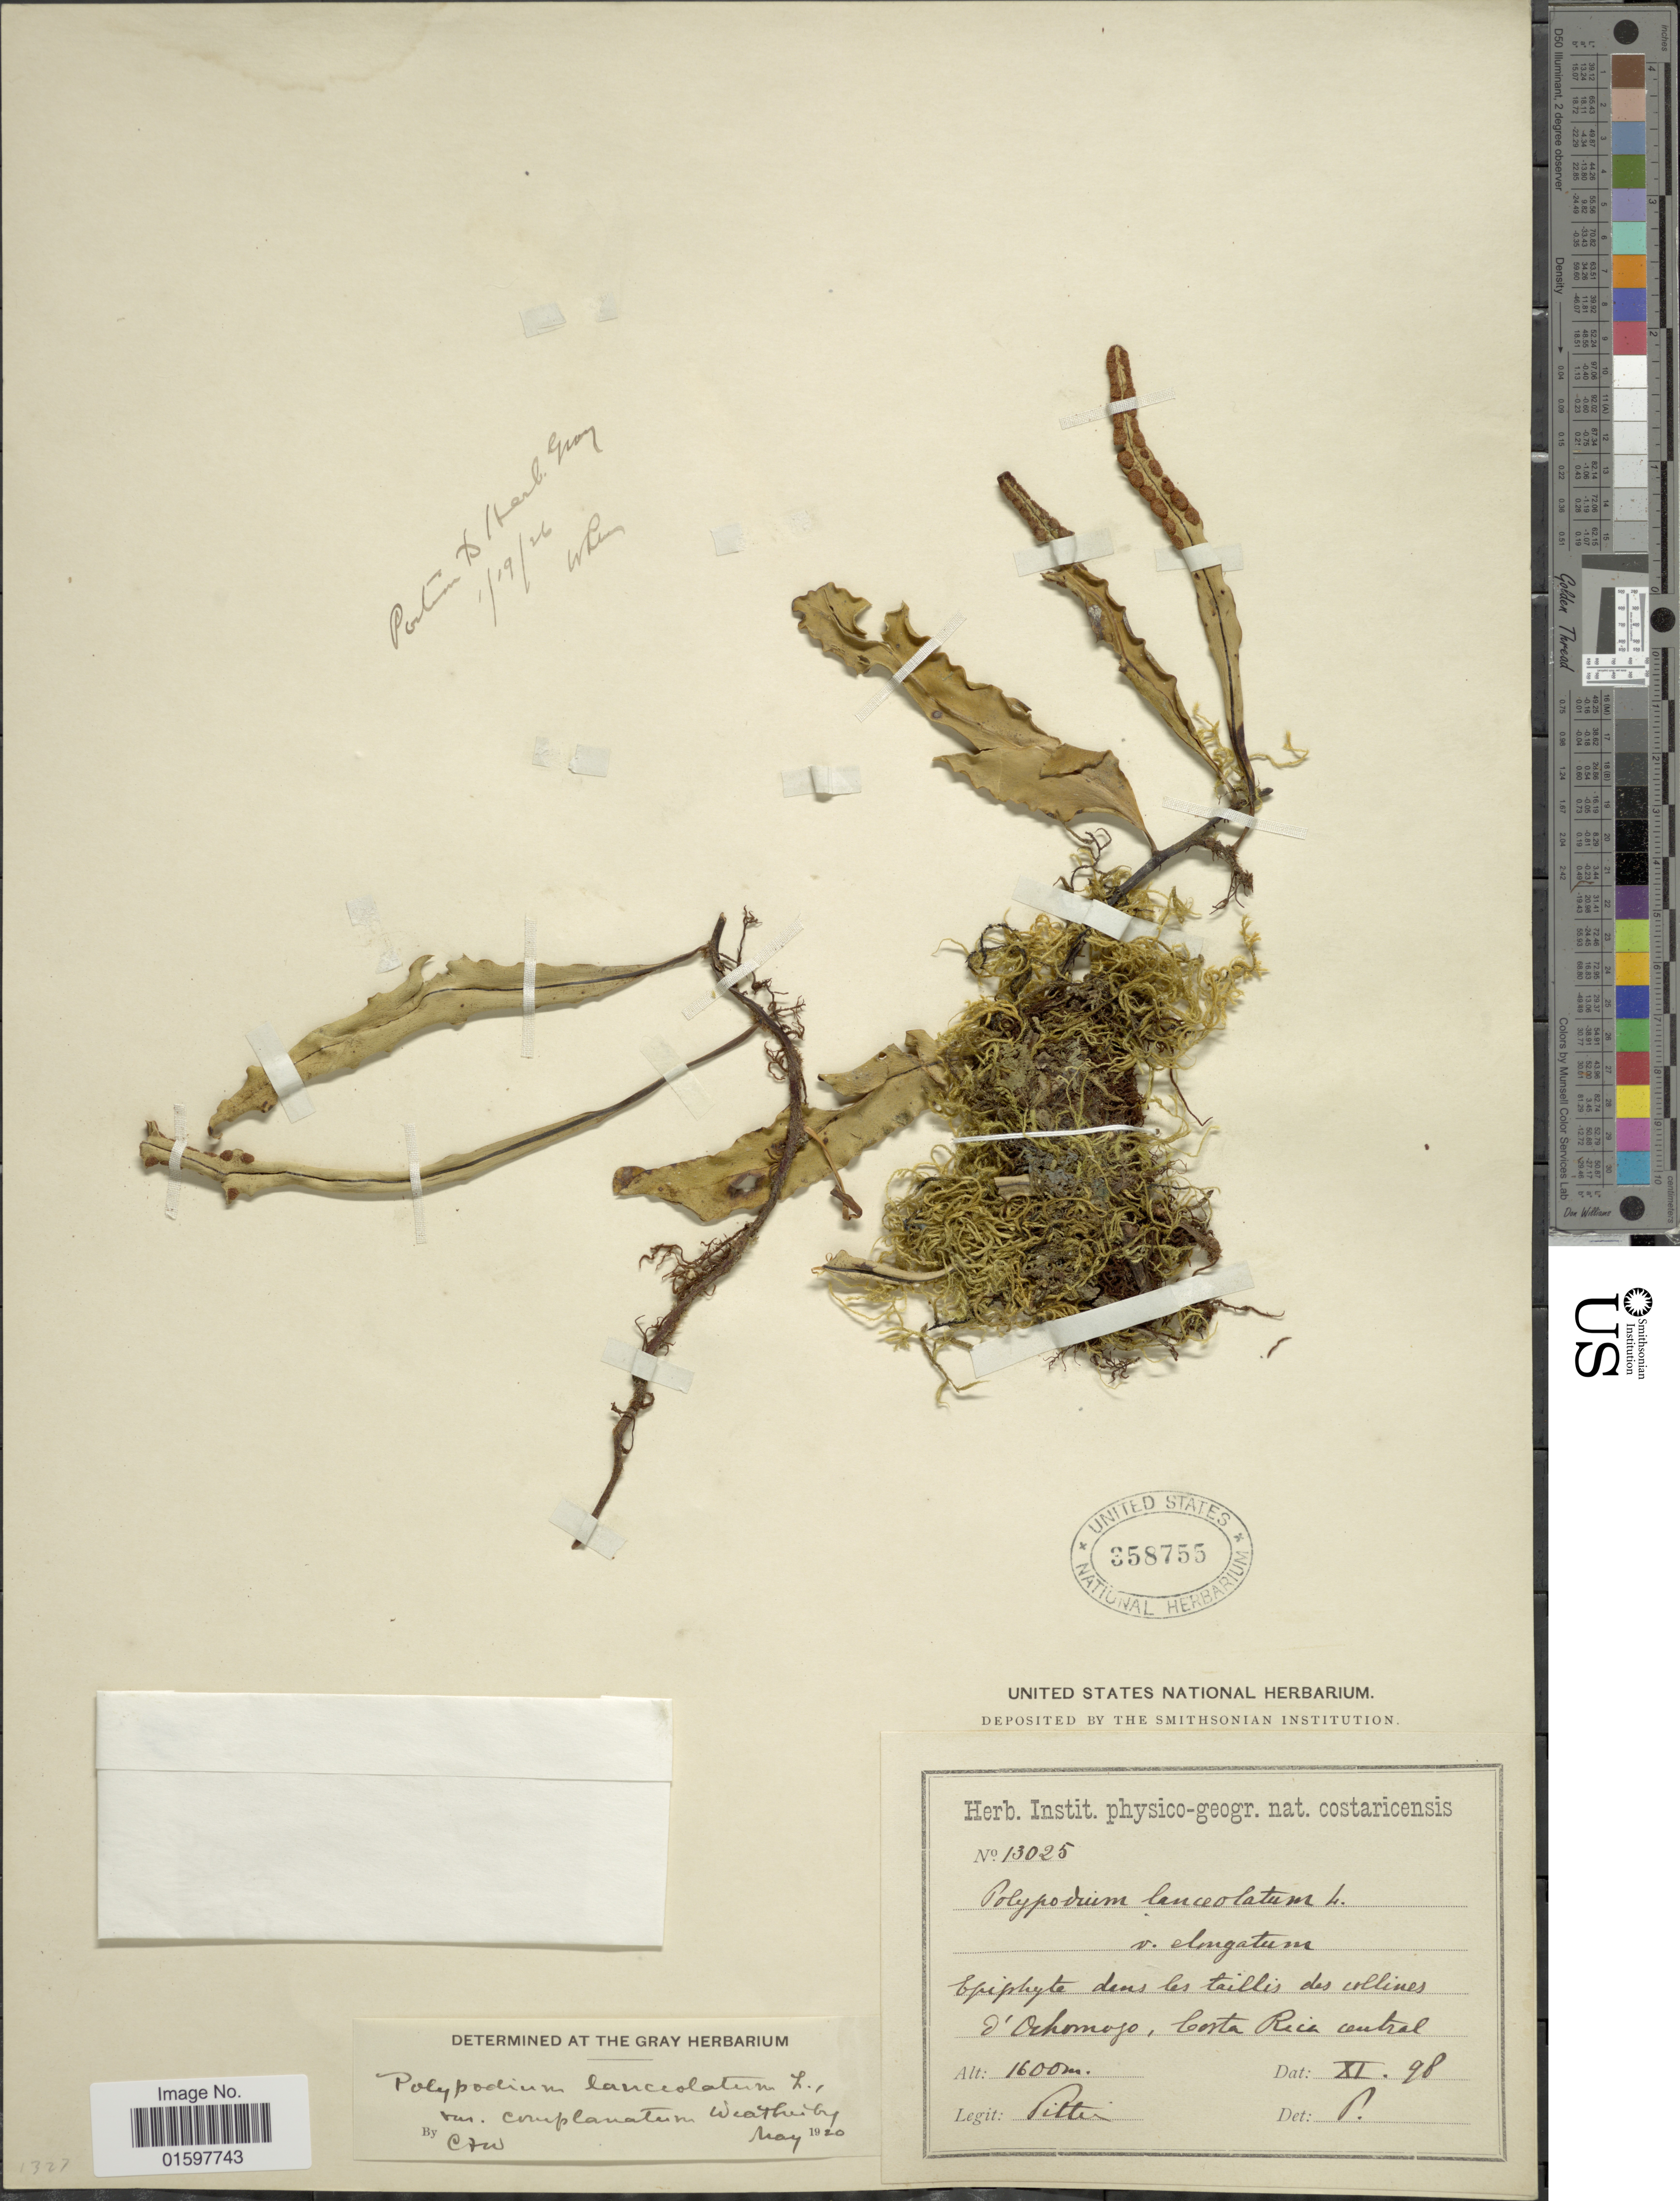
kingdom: Plantae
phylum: Tracheophyta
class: Polypodiopsida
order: Polypodiales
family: Polypodiaceae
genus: Pleopeltis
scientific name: Pleopeltis macrocarpa var. complanata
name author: (Weath.) Lellinger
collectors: Pittier, --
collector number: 13025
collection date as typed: Transcribed d/m/y: /11/98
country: Costa Rica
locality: D'Ochomago, Costa Rica central.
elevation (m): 1600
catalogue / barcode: US 358755